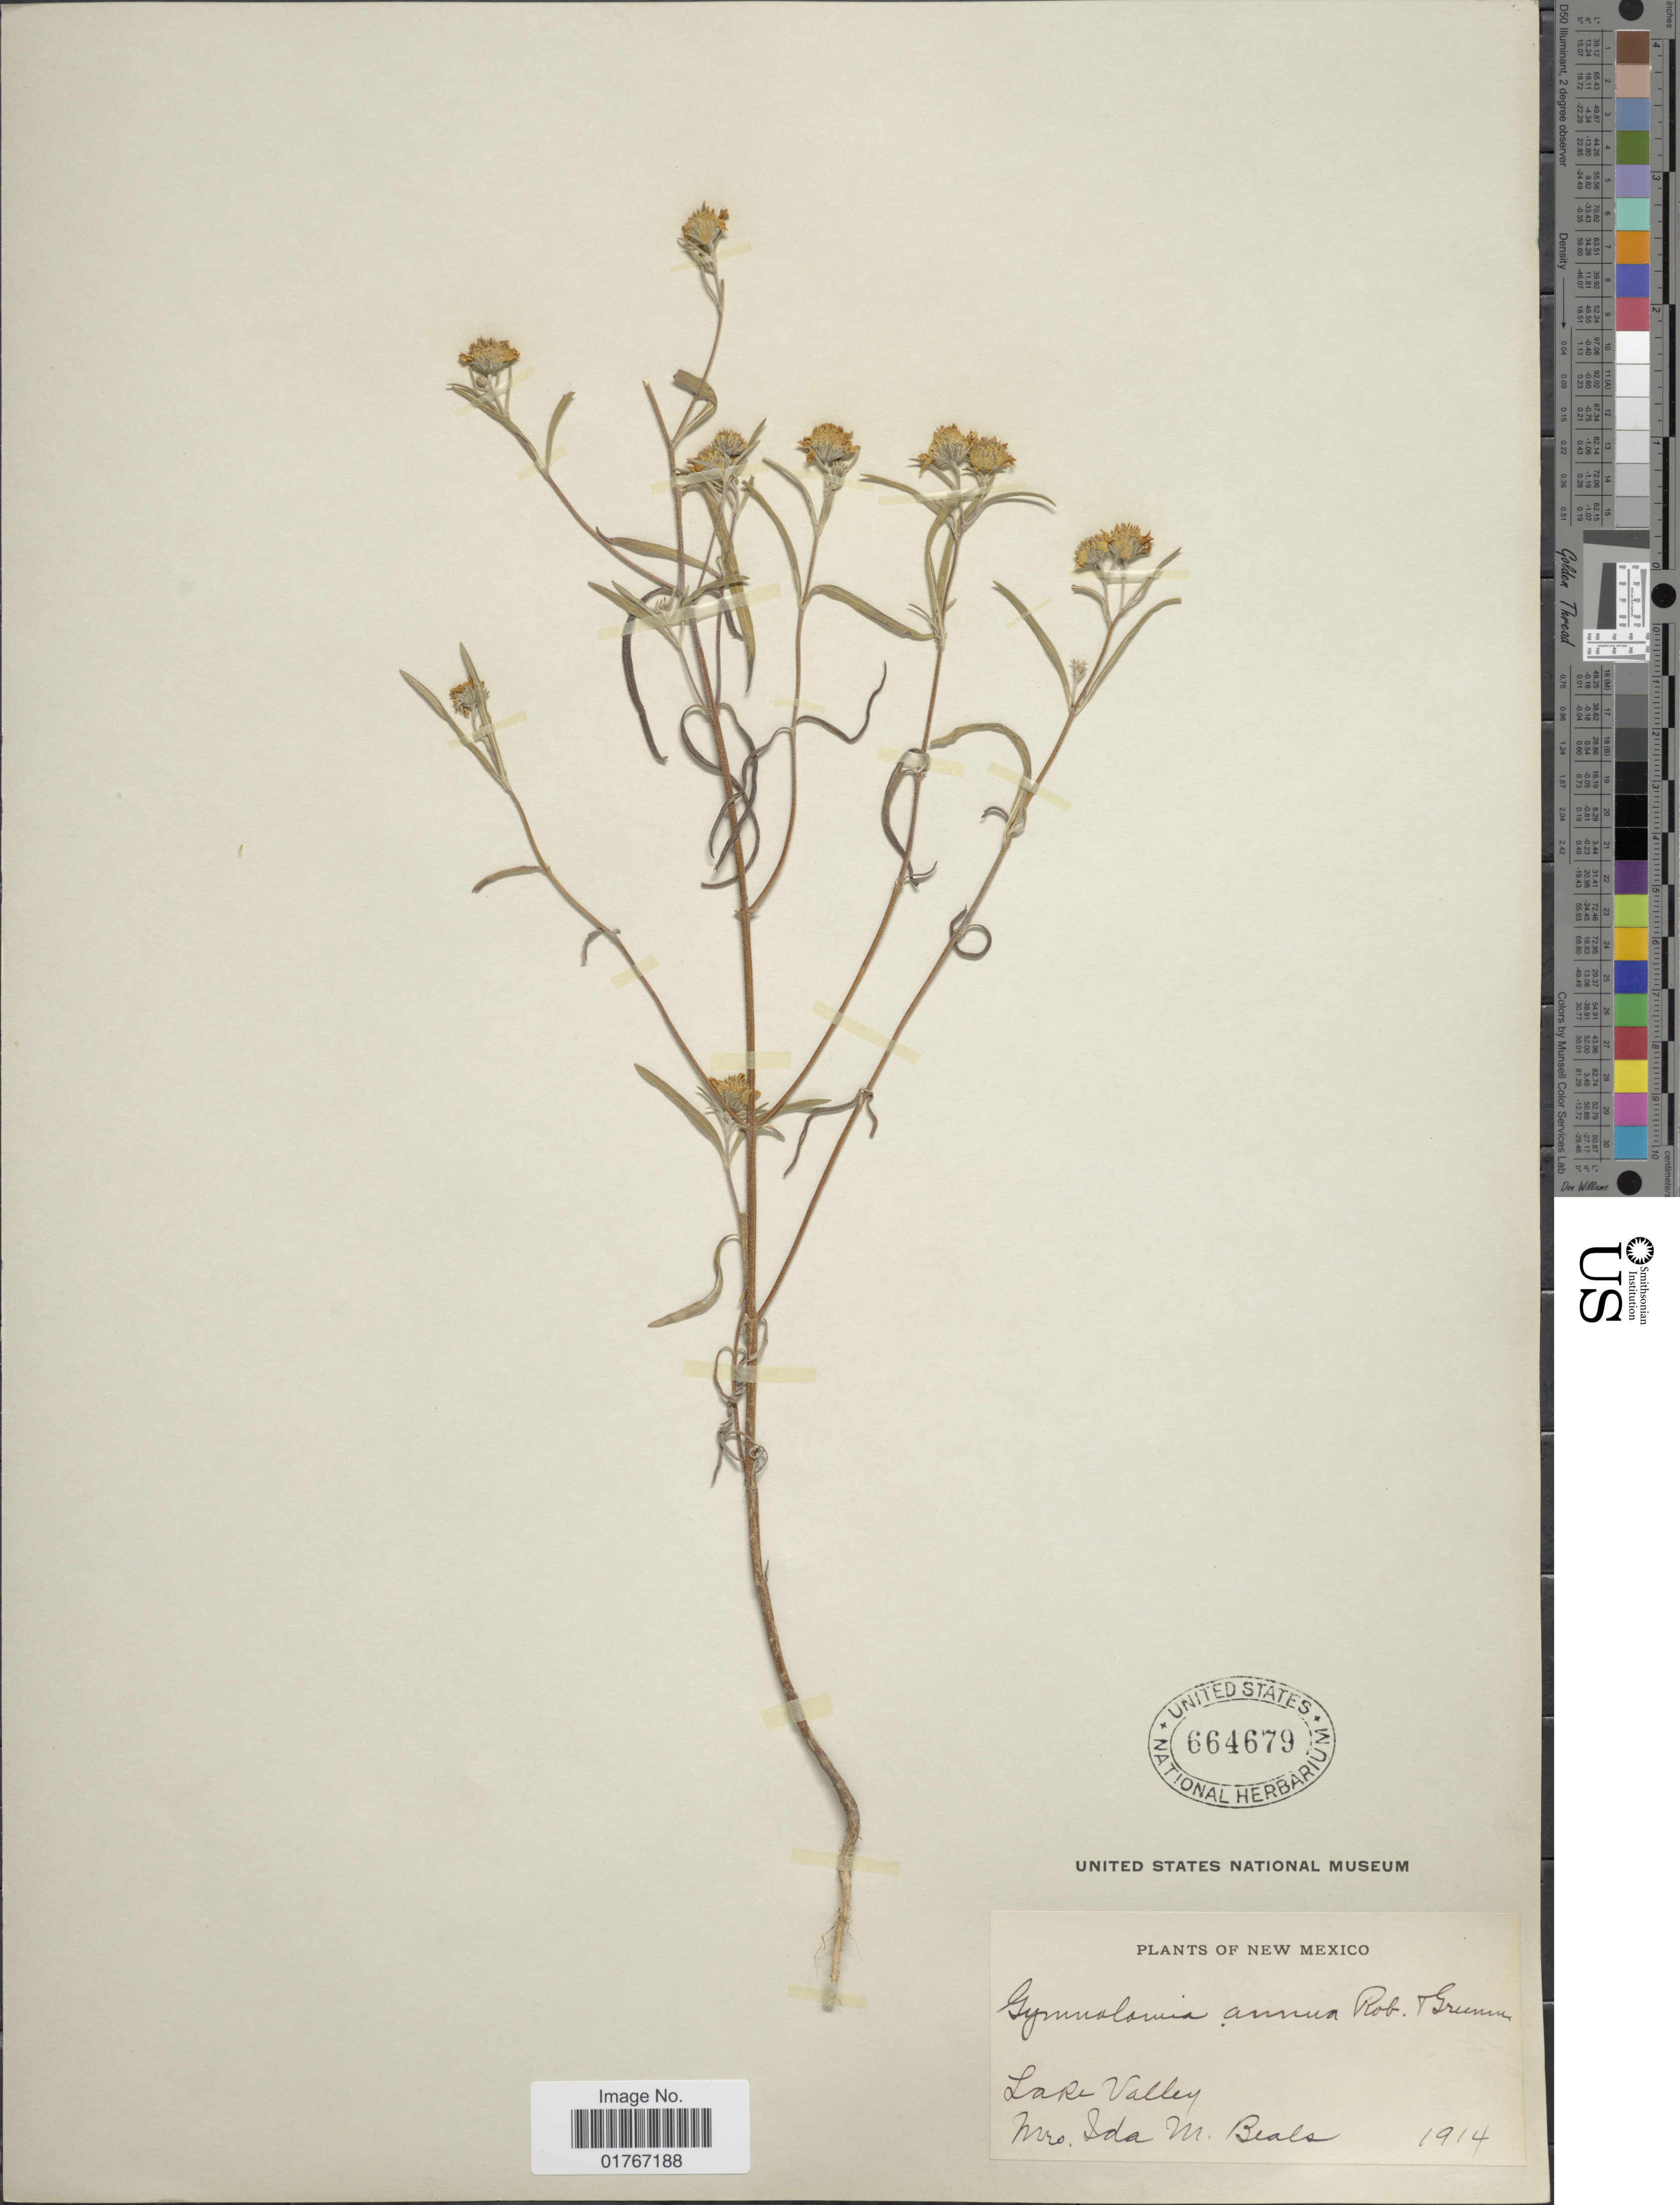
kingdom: Plantae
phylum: Tracheophyta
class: Magnoliopsida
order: Asterales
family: Asteraceae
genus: Heliomeris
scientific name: Heliomeris annua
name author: (M.E. Jones) Cockerell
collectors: I. M. Beals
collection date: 1914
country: United States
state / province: New Mexico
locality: Lake Valley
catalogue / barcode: US 664679